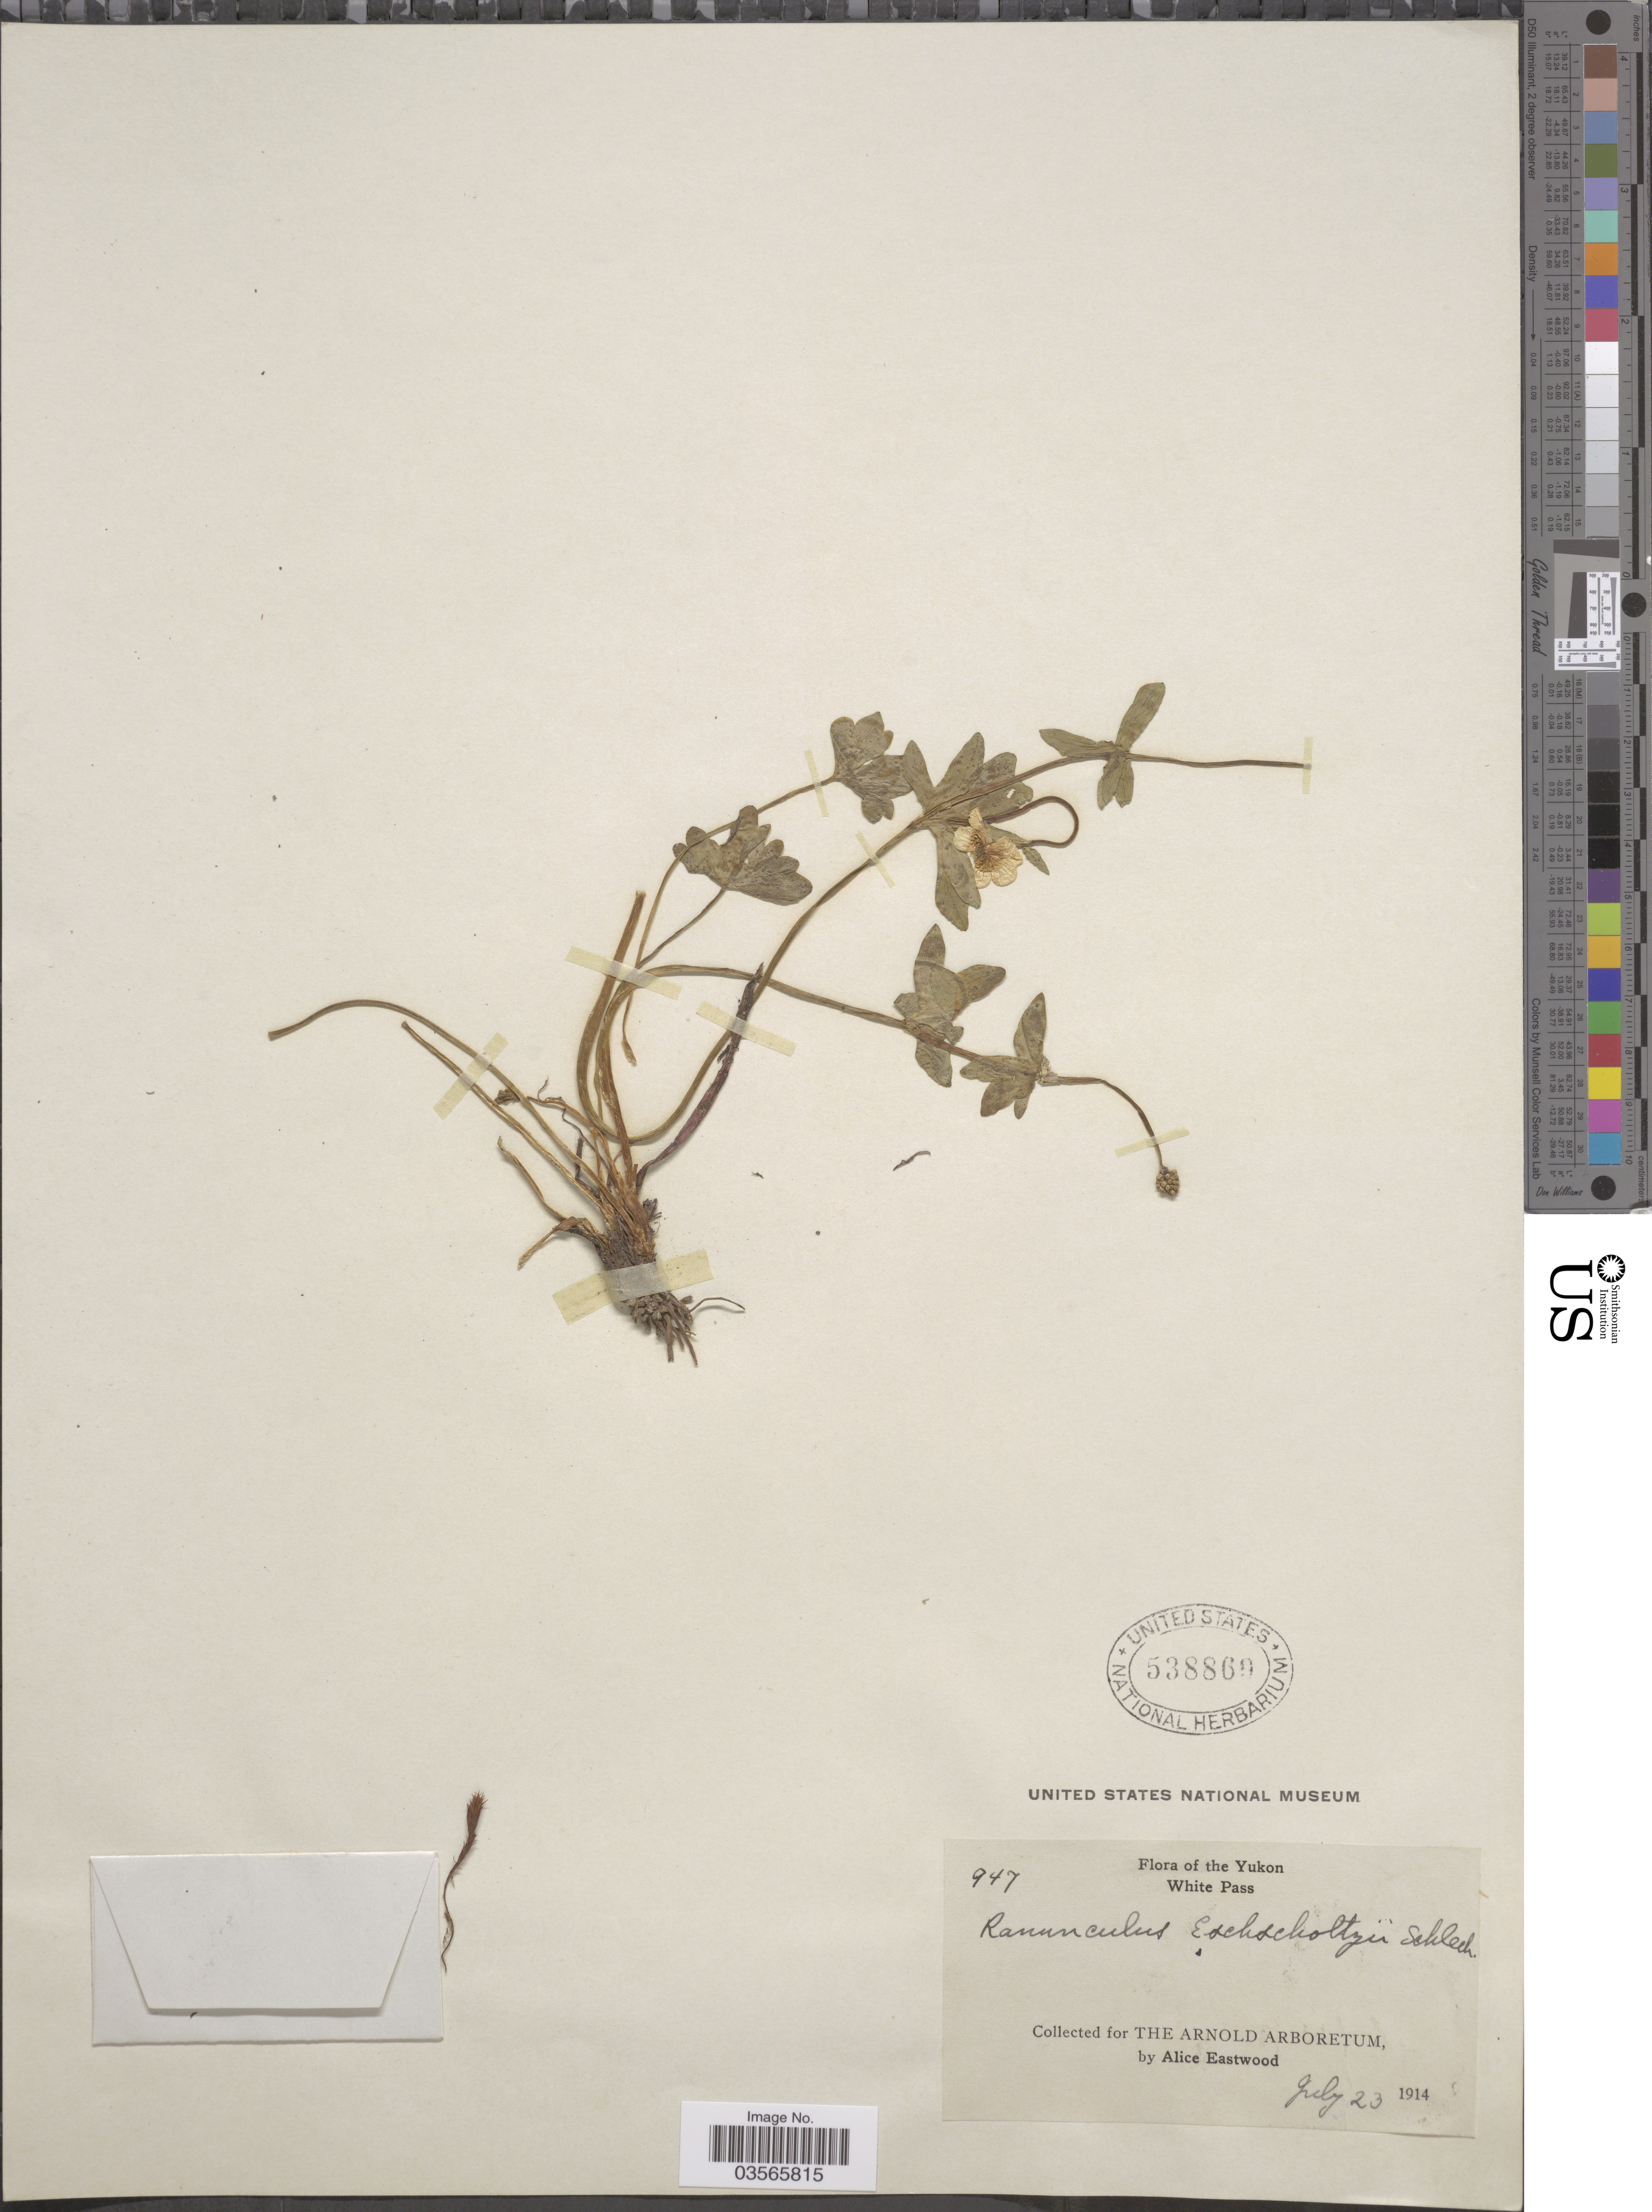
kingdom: Plantae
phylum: Tracheophyta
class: Magnoliopsida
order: Ranunculales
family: Ranunculaceae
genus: Ranunculus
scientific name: Ranunculus eschscholtzii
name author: Schltdl.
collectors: A. Eastwood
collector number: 947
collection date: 1914-07-23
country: Canada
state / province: Yukon Territory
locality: The Yukon, White Pass.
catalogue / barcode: US 538869